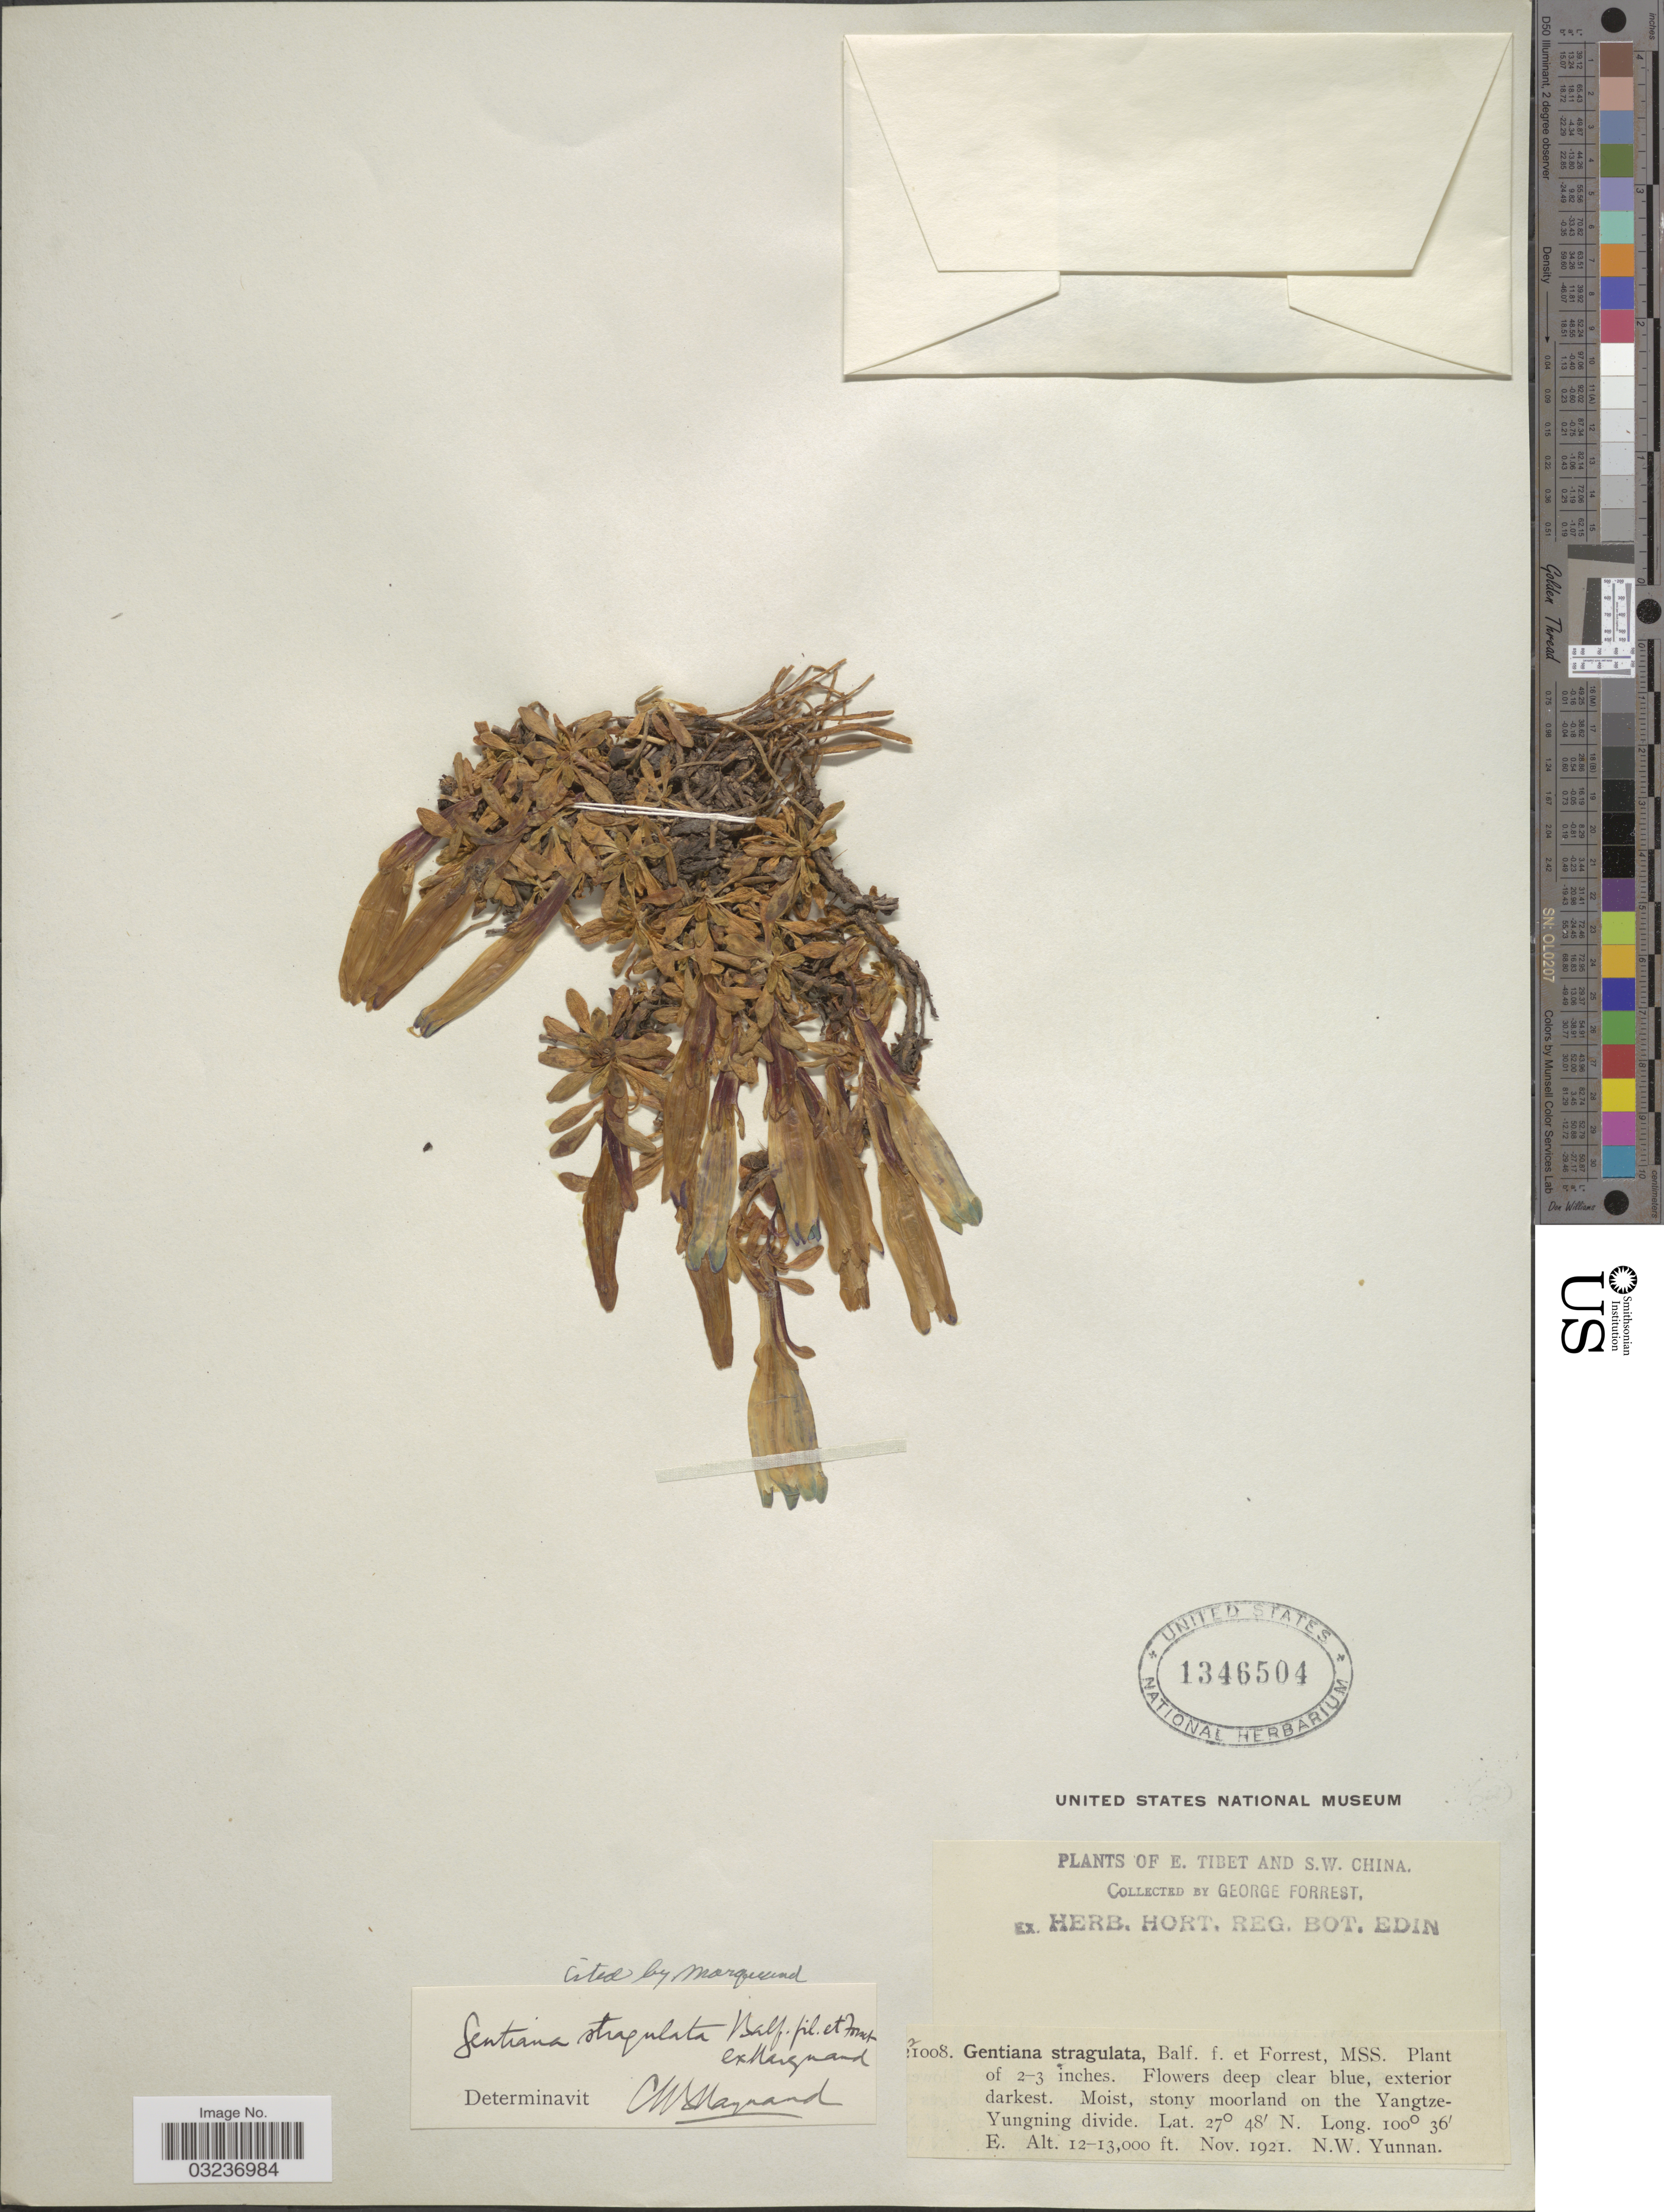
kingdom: Plantae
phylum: Tracheophyta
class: Magnoliopsida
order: Gentianales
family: Gentianaceae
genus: Gentiana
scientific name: Gentiana stragulata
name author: Balf. f. & Forrest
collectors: G. Forrest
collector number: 21008*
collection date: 1921-11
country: China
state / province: Yunnan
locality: E. Tibet and S.W. Yunnan, Moist, stony moorland on the Yangtze-Yungning divide, N.W. Yunnan.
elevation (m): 3658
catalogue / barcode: US 1346504